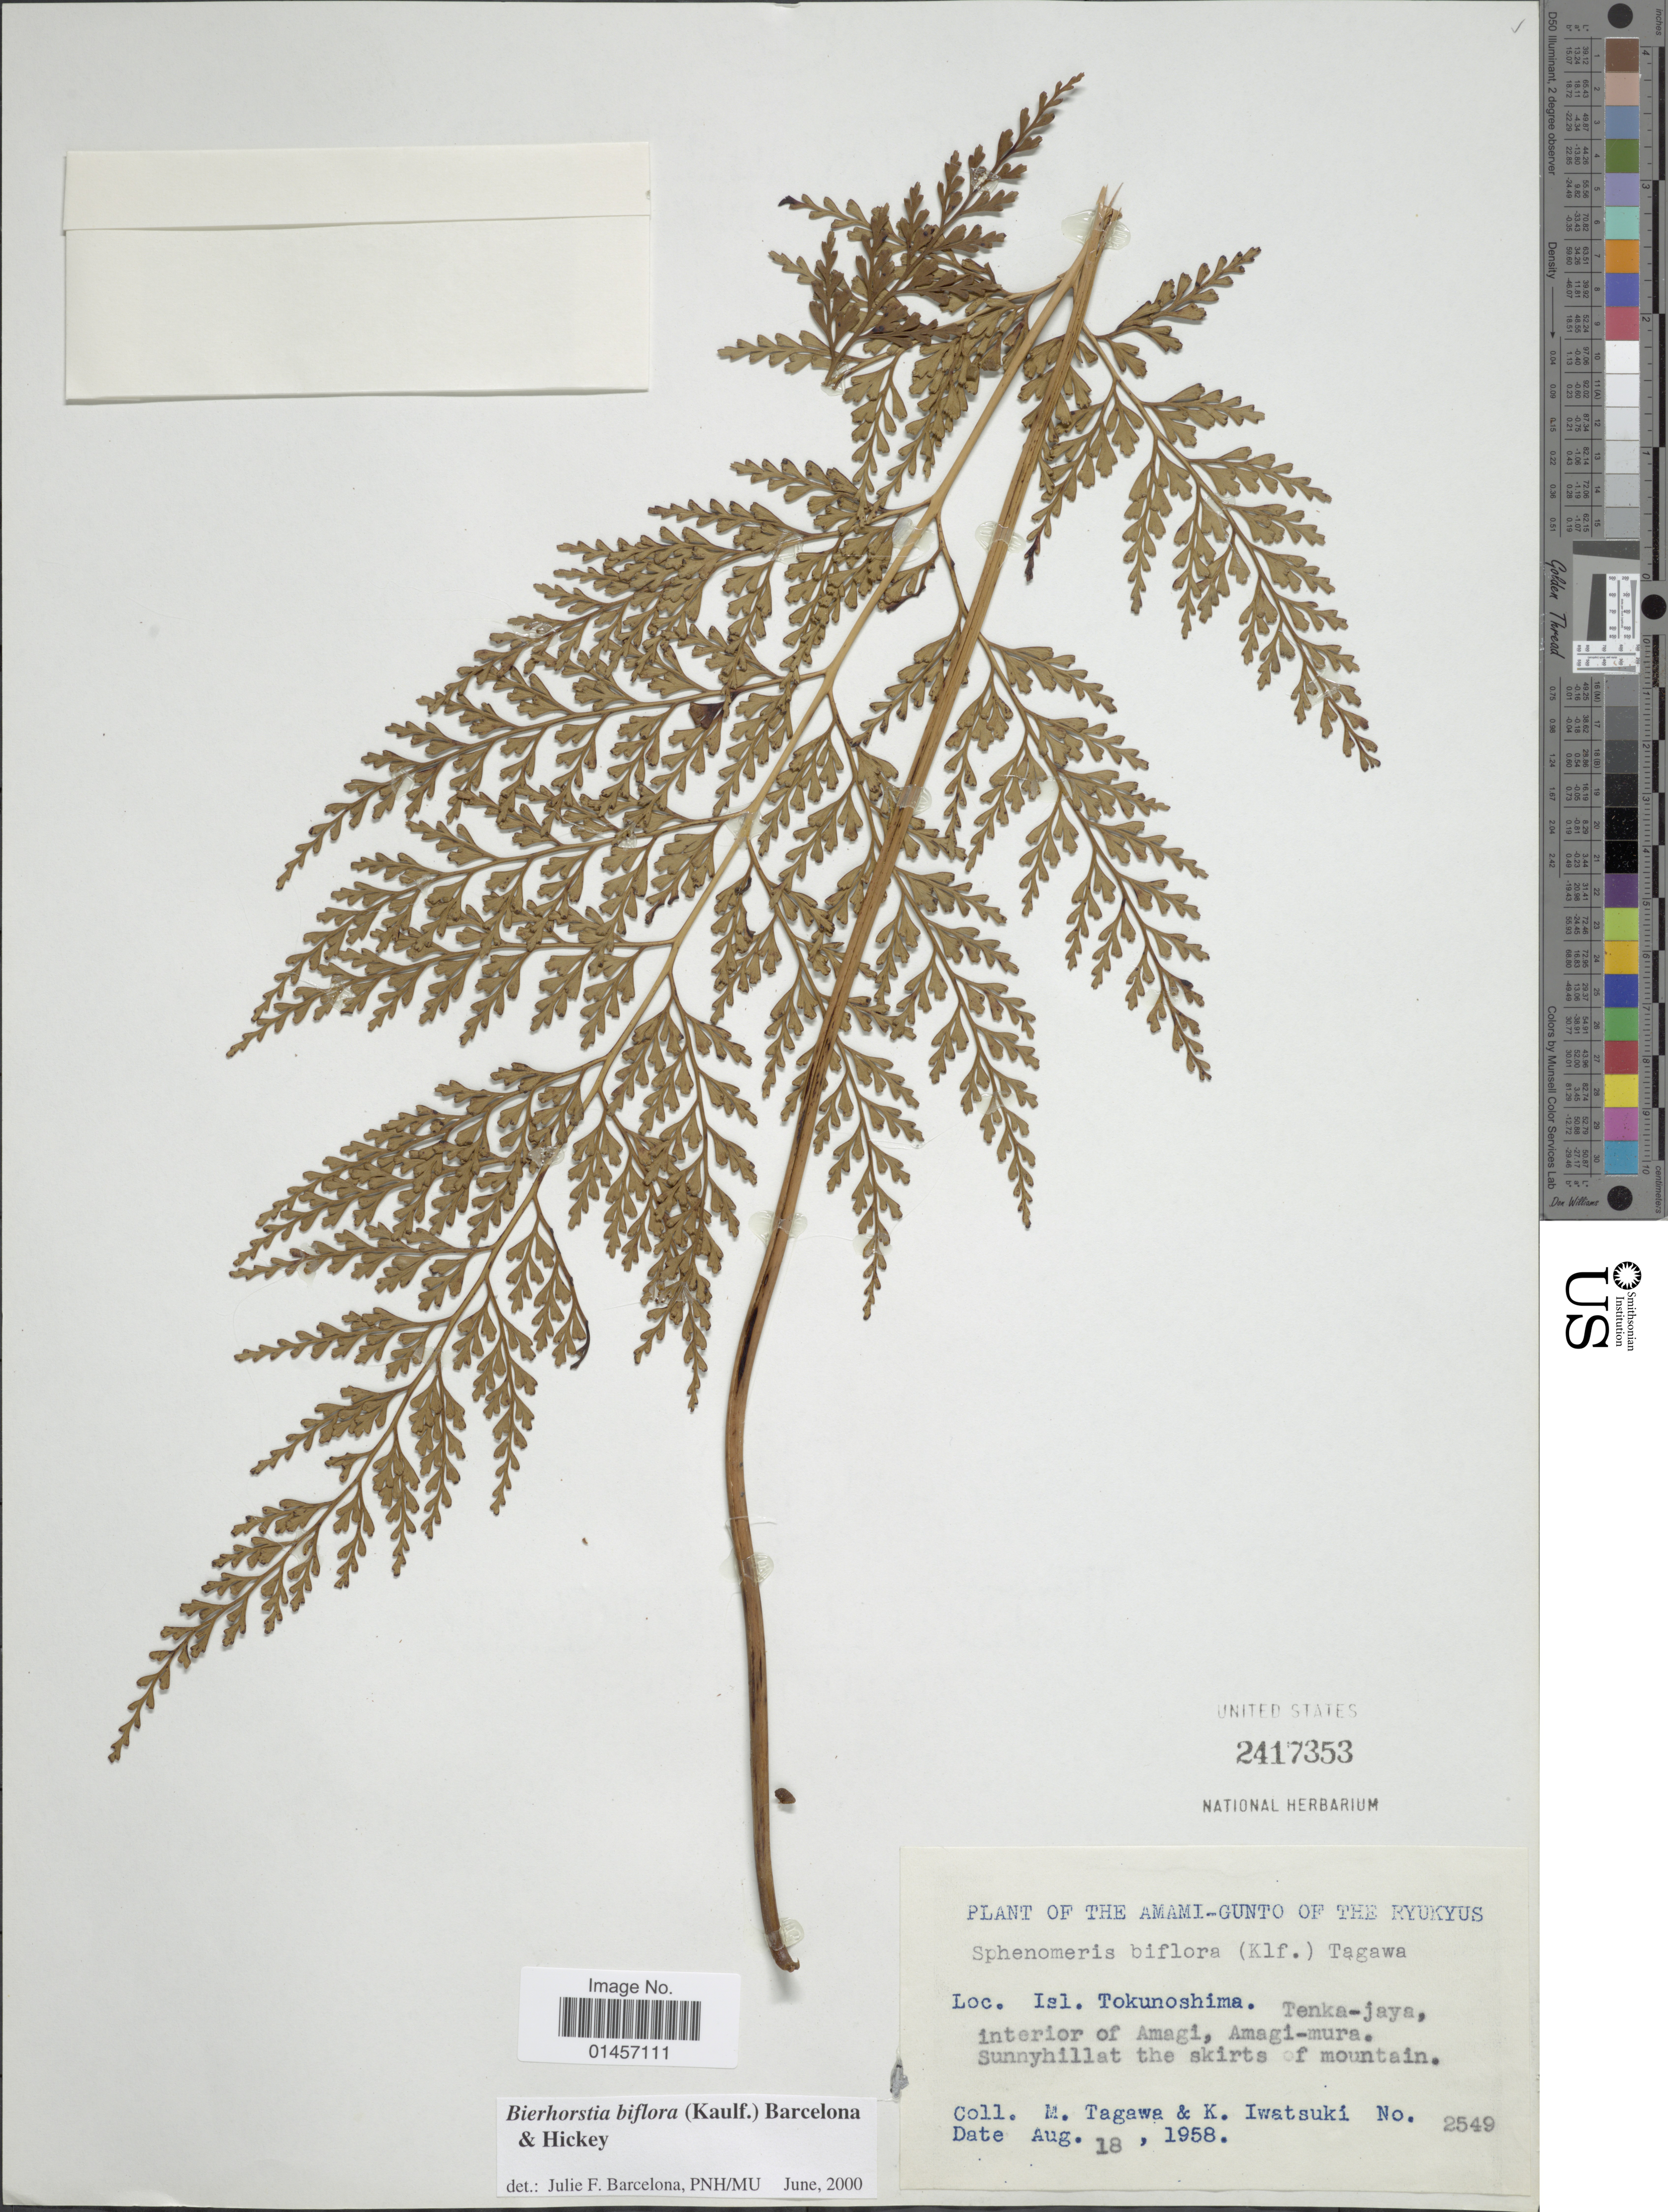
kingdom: Plantae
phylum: Tracheophyta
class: Polypodiopsida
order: Polypodiales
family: Lindsaeaceae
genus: Sphenomeris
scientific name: Sphenomeris biflora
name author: (Kaulf.) Mett.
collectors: M. Tagawa & K. Iwatsuki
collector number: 2549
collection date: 1958-08-18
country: Japan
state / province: Okinawa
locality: Amami-gunto of the Ryukyus, Loc. Isl. Tokunoshima, Tenka-jaya, Interior of Amagi, Amagi-mura.Sunnyhillat the skirts of mountain.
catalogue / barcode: US 2417353